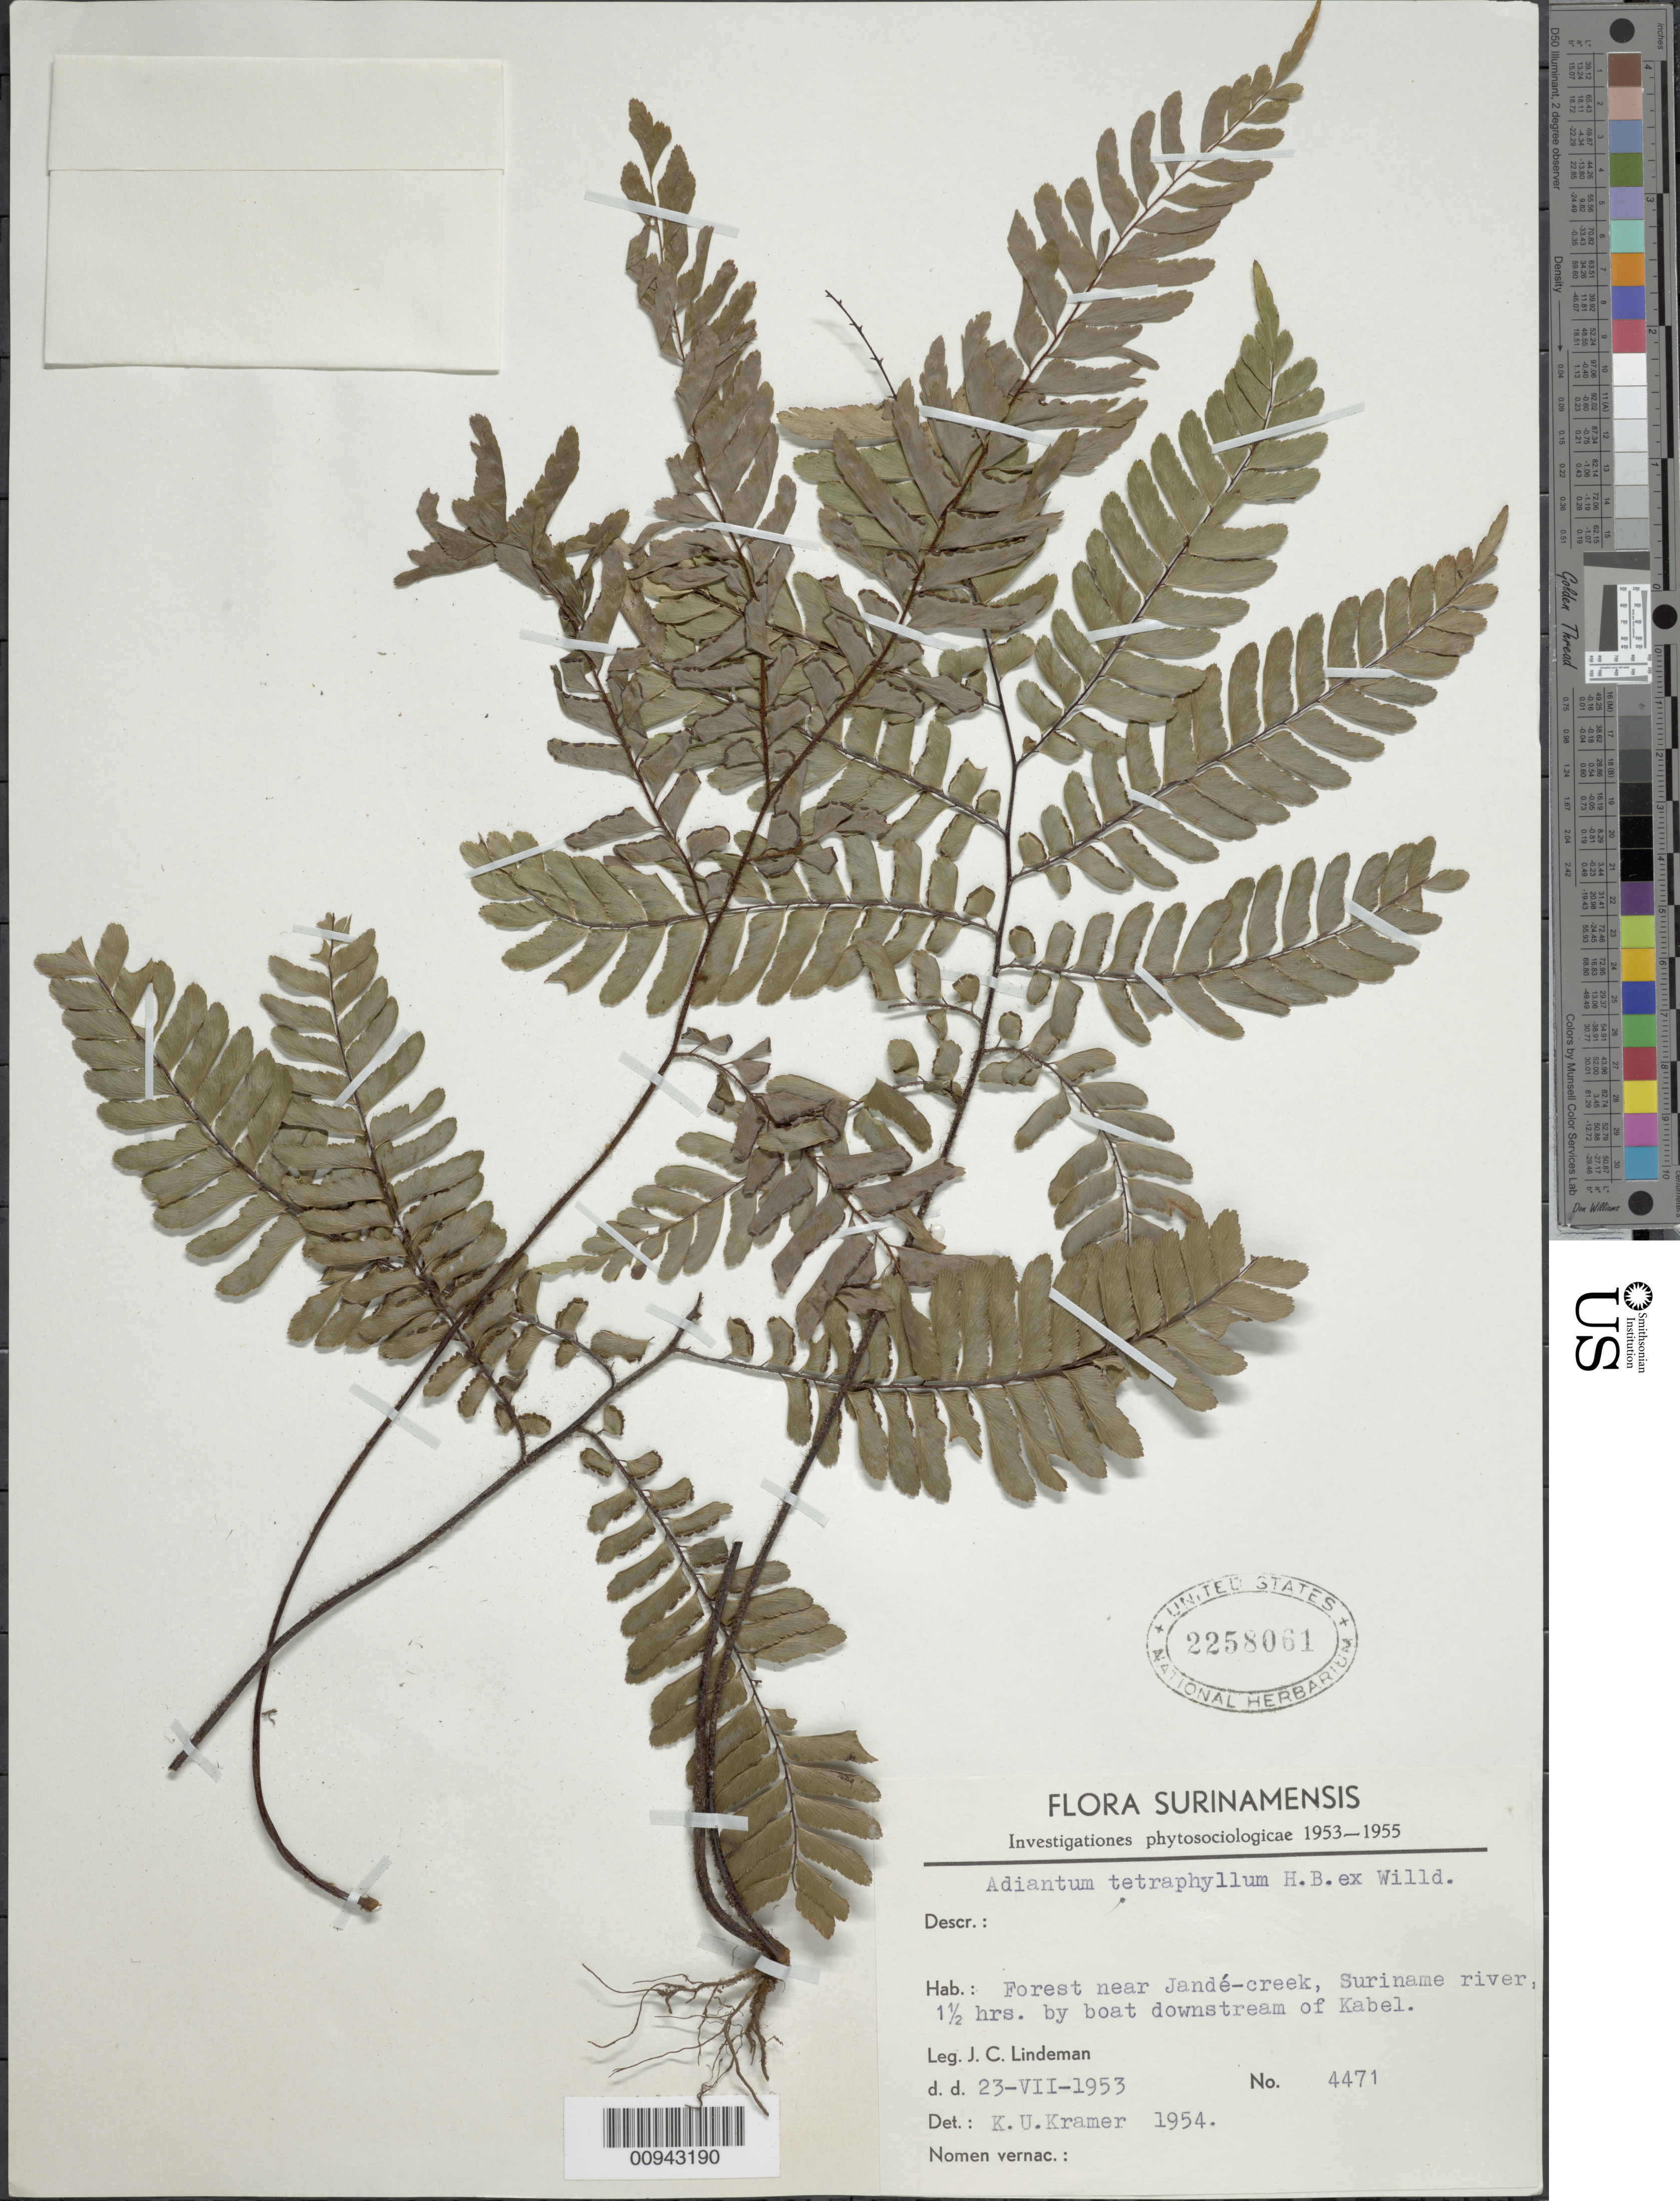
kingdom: Plantae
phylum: Tracheophyta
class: Polypodiopsida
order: Polypodiales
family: Pteridaceae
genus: Adiantum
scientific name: Adiantum tetraphyllum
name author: Humb. & Bonpl. ex Willd.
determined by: Kramer, K. U.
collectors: J. C. Lindeman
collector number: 4471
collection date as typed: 23-Aug-53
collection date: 1953-08-23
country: Suriname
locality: Jandé-creek, Suriname river, 1.5 hours by boat downstream of Kabel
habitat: Forest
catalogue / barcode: US 2258061